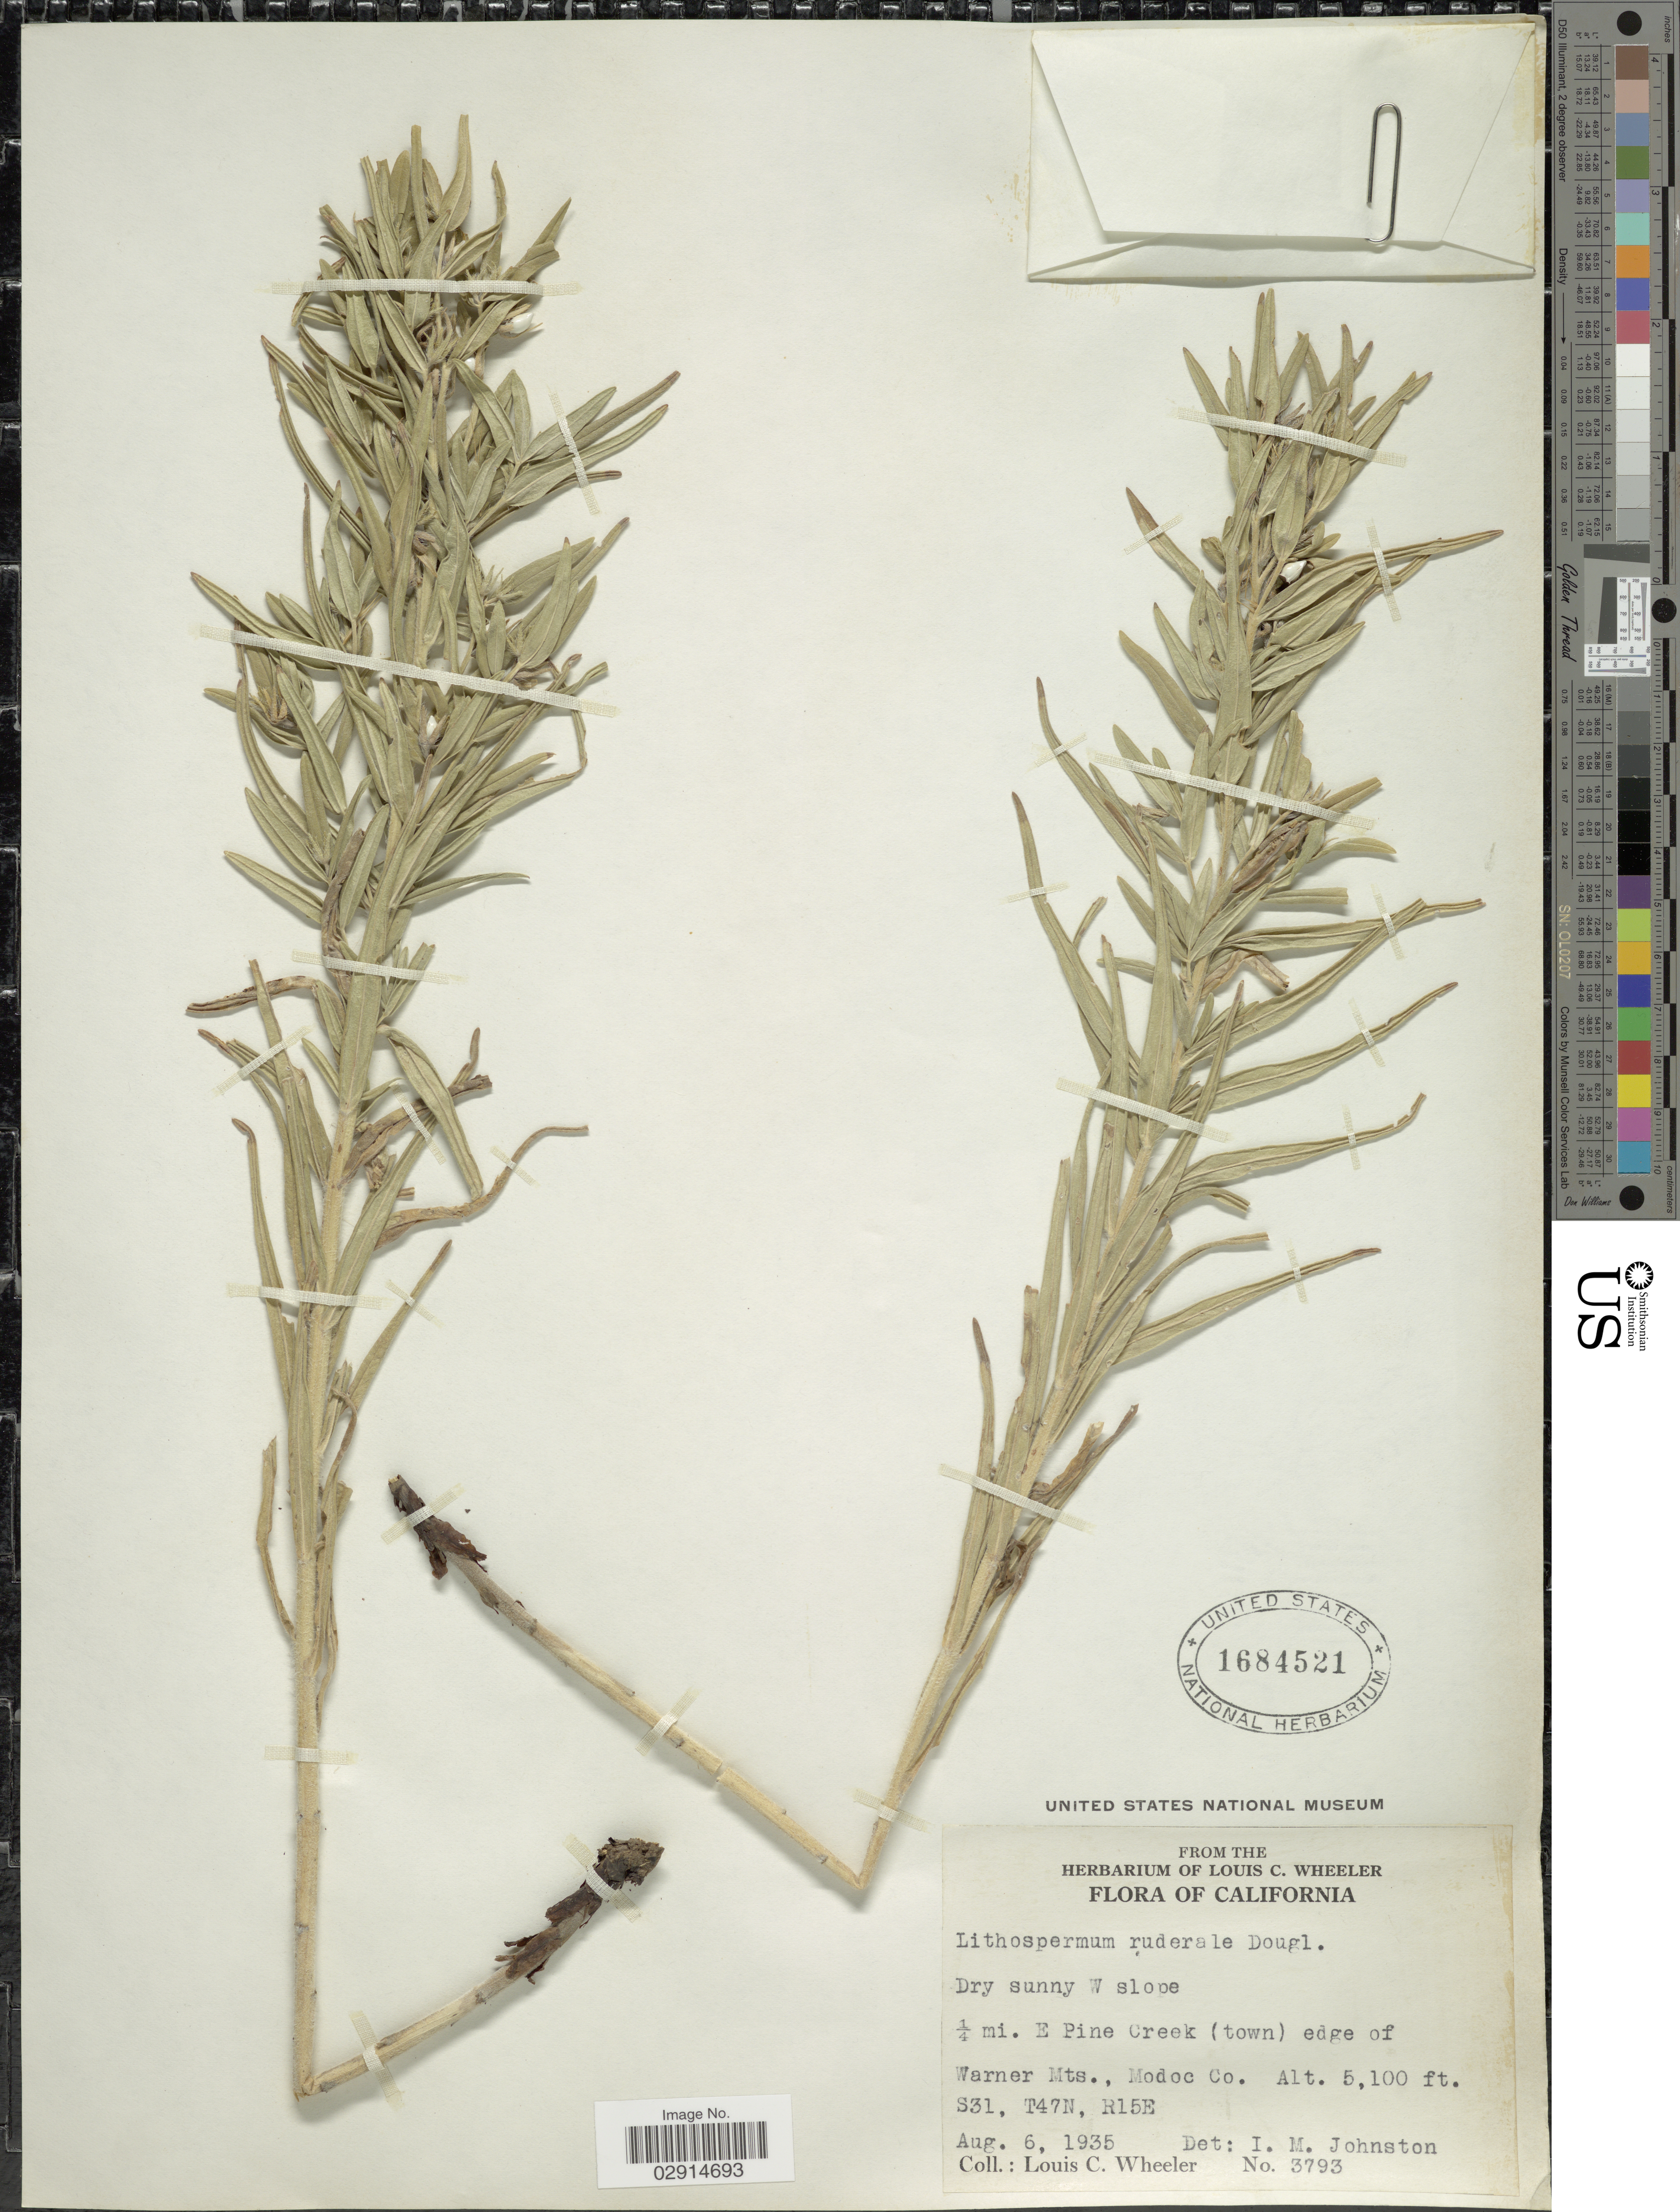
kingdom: Plantae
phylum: Tracheophyta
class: Magnoliopsida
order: Boraginales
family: Boraginaceae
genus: Lithospermum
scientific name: Lithospermum ruderale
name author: Douglas ex Lehm.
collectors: L. C. Wheeler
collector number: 3793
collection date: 1935-08-06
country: United States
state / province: California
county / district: Modoc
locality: Dry sunny W slope, 1/4 mi. E Pine Creek (town) edge of Warner Mts., Modoc Co.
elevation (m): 1554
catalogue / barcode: US 1684521